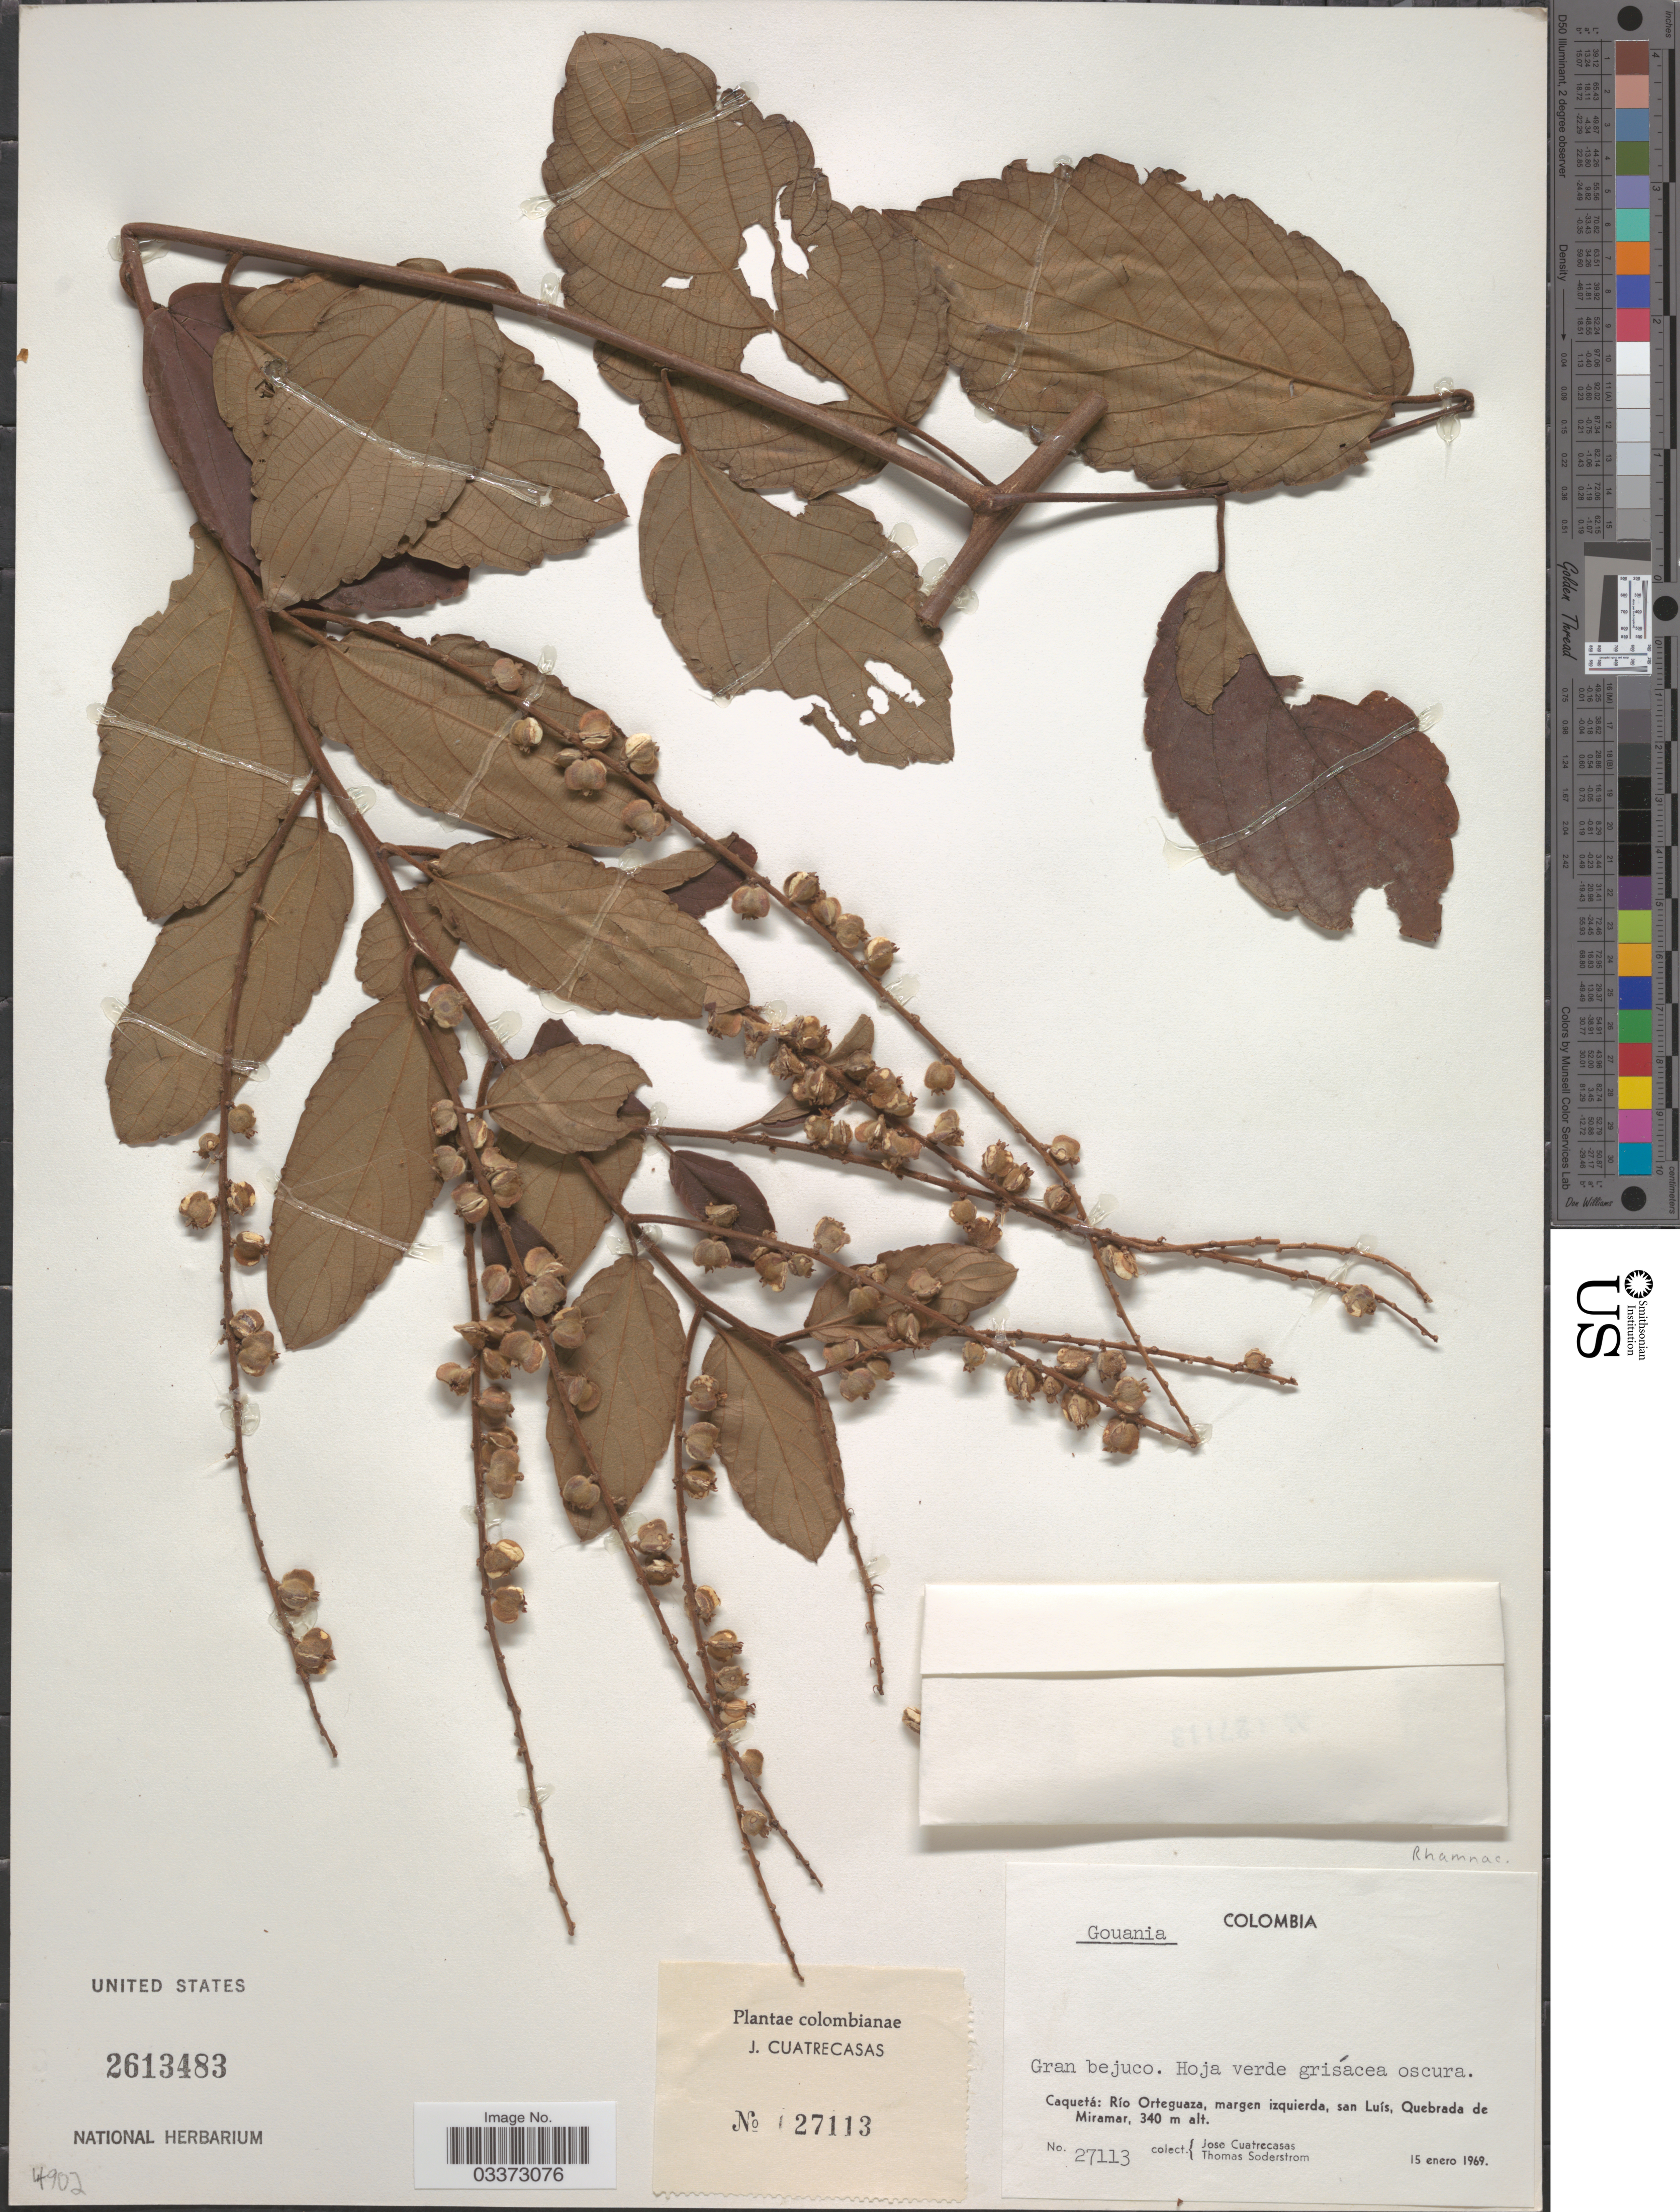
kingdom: Plantae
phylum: Tracheophyta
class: Magnoliopsida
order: Rosales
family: Rhamnaceae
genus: Gouania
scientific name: Gouania sp.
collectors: J. Cuatrecasas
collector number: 27113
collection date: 1969-01-15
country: Colombia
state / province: Caquetá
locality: Río Orteguaza, margen izquierda, san Luís, Quebrada de Miramar.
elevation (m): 340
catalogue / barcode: US 2613483